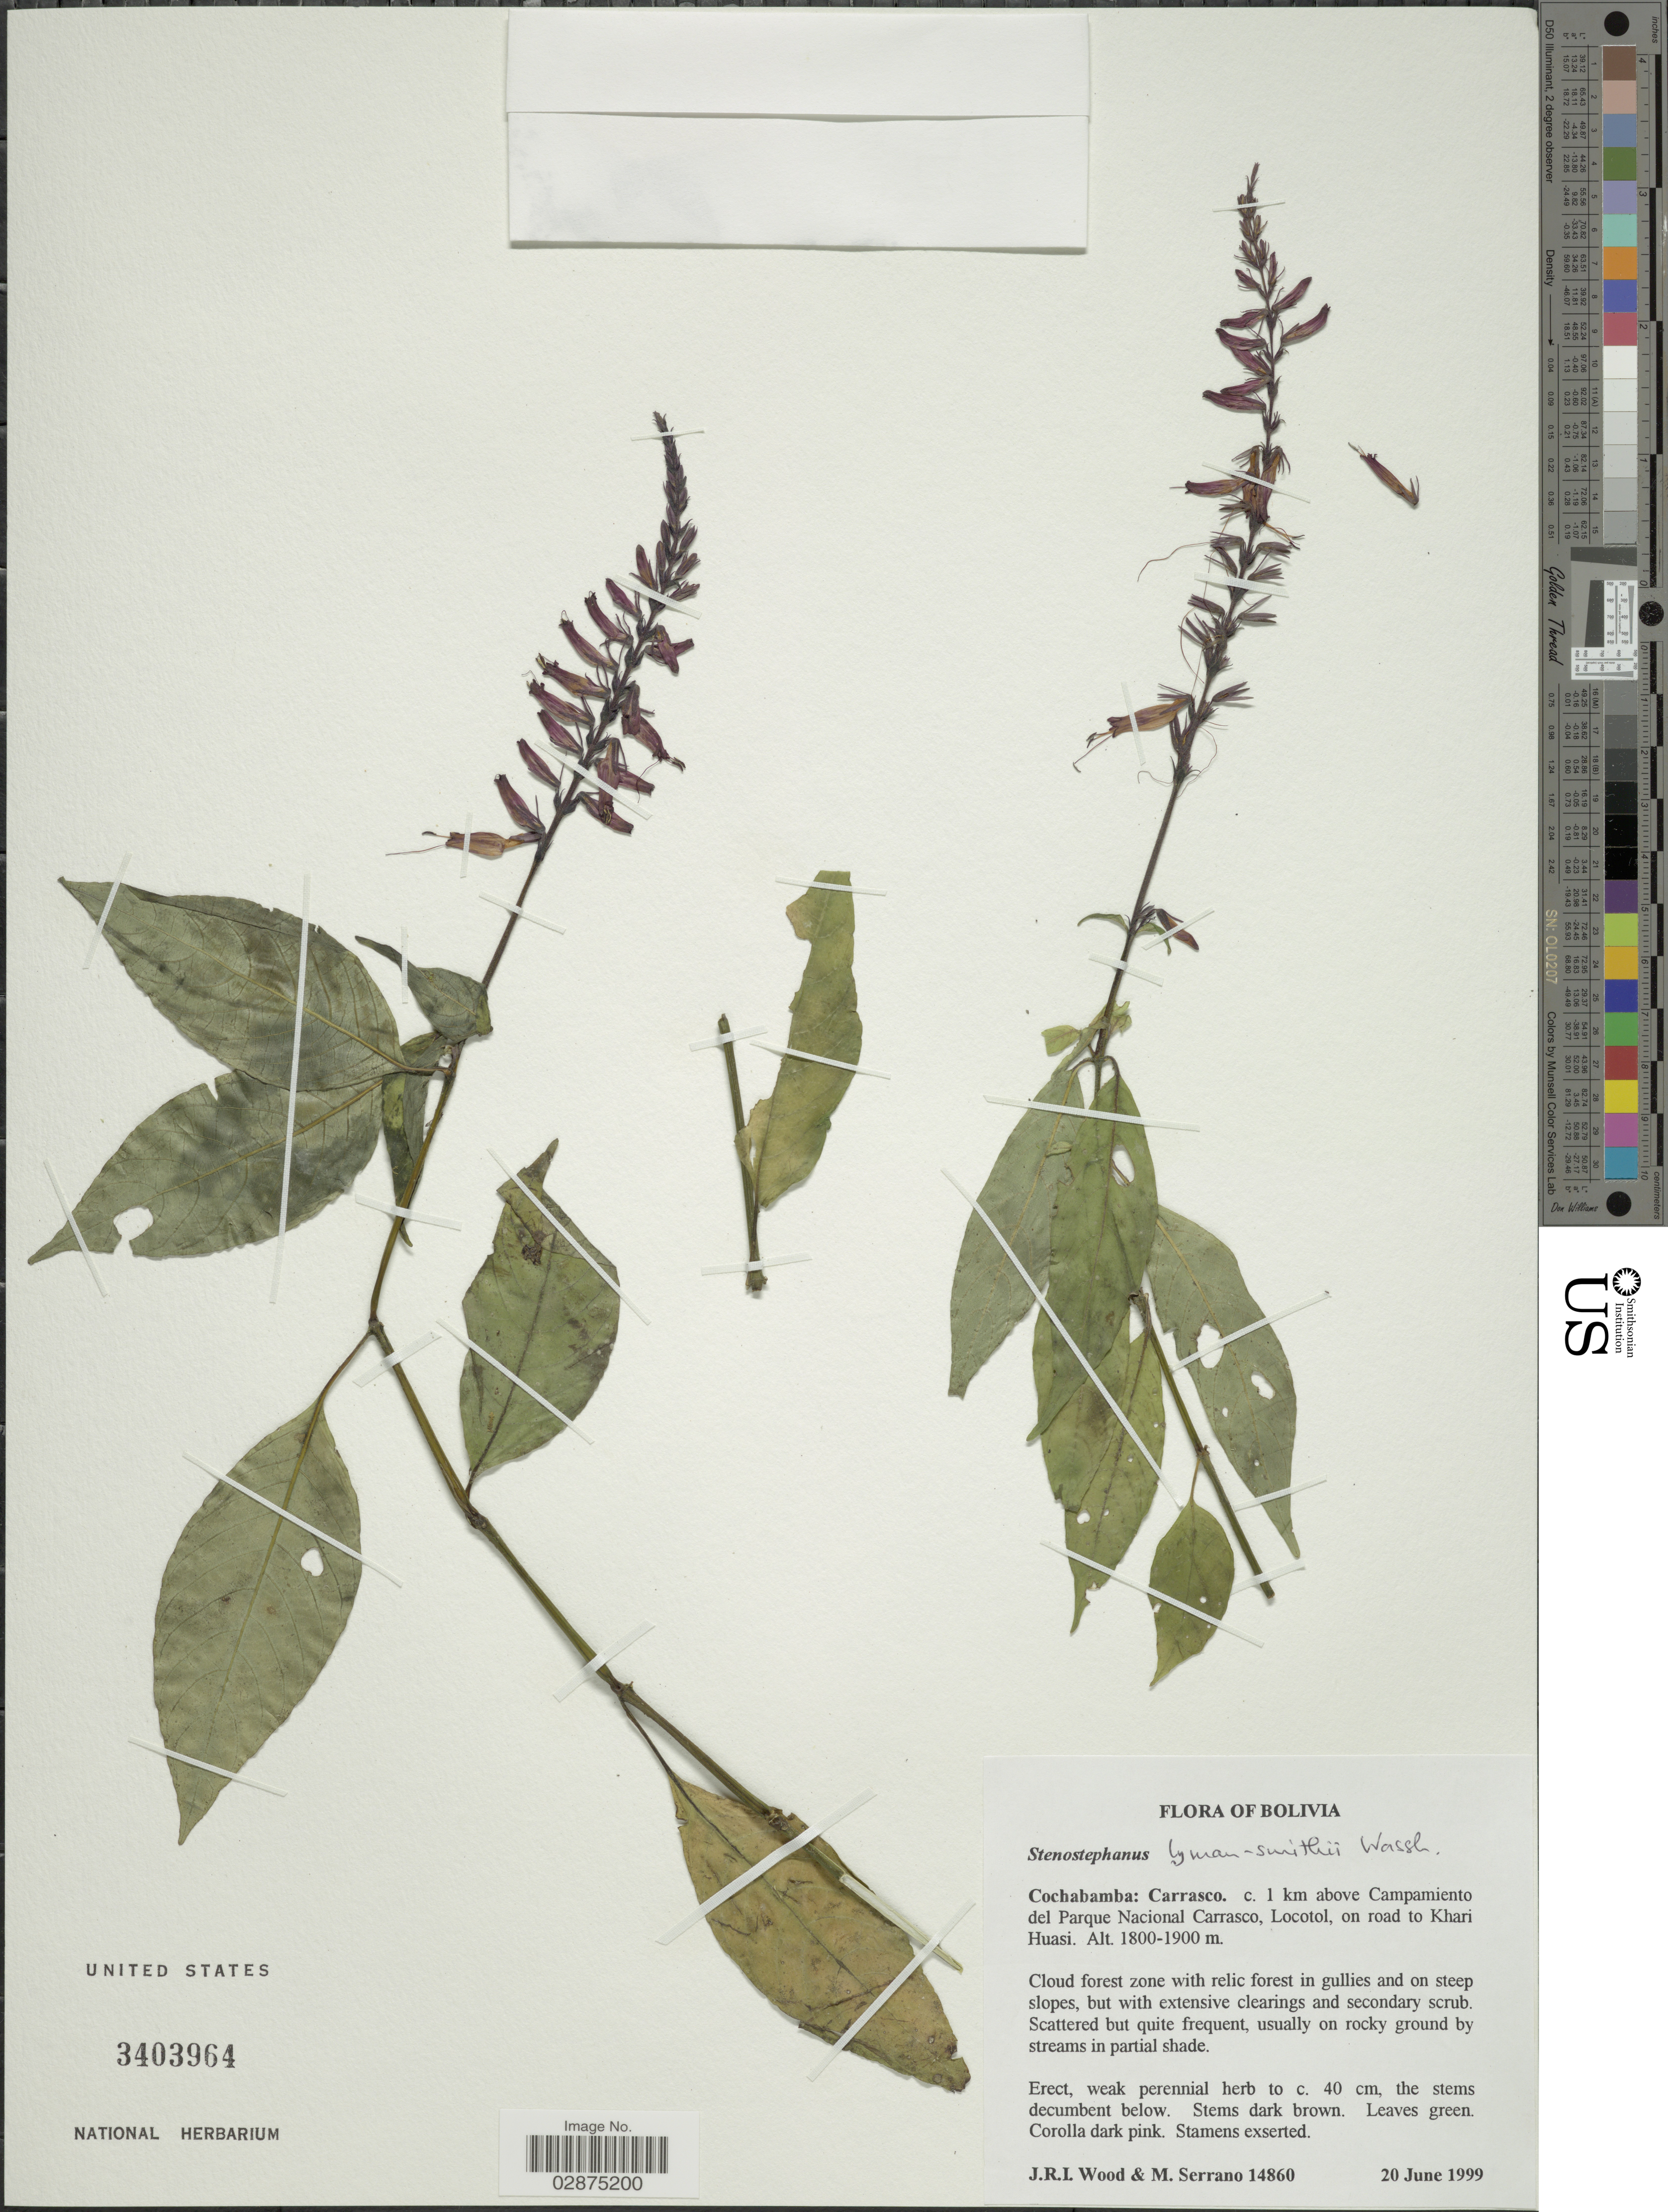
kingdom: Plantae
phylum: Tracheophyta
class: Magnoliopsida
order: Lamiales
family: Acanthaceae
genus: Stenostephanus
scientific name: Stenostephanus lyman-smithii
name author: Wassh.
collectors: J. R. I. Wood & M. Serrano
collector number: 14860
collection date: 1999-06-20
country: Bolivia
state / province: Cochabamba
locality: Carrasco. c. 1 km above Campamiento del Parque Nacional Carrasco, Locotol, on road to Khari Huasi.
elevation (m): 1800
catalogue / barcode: US 3403964